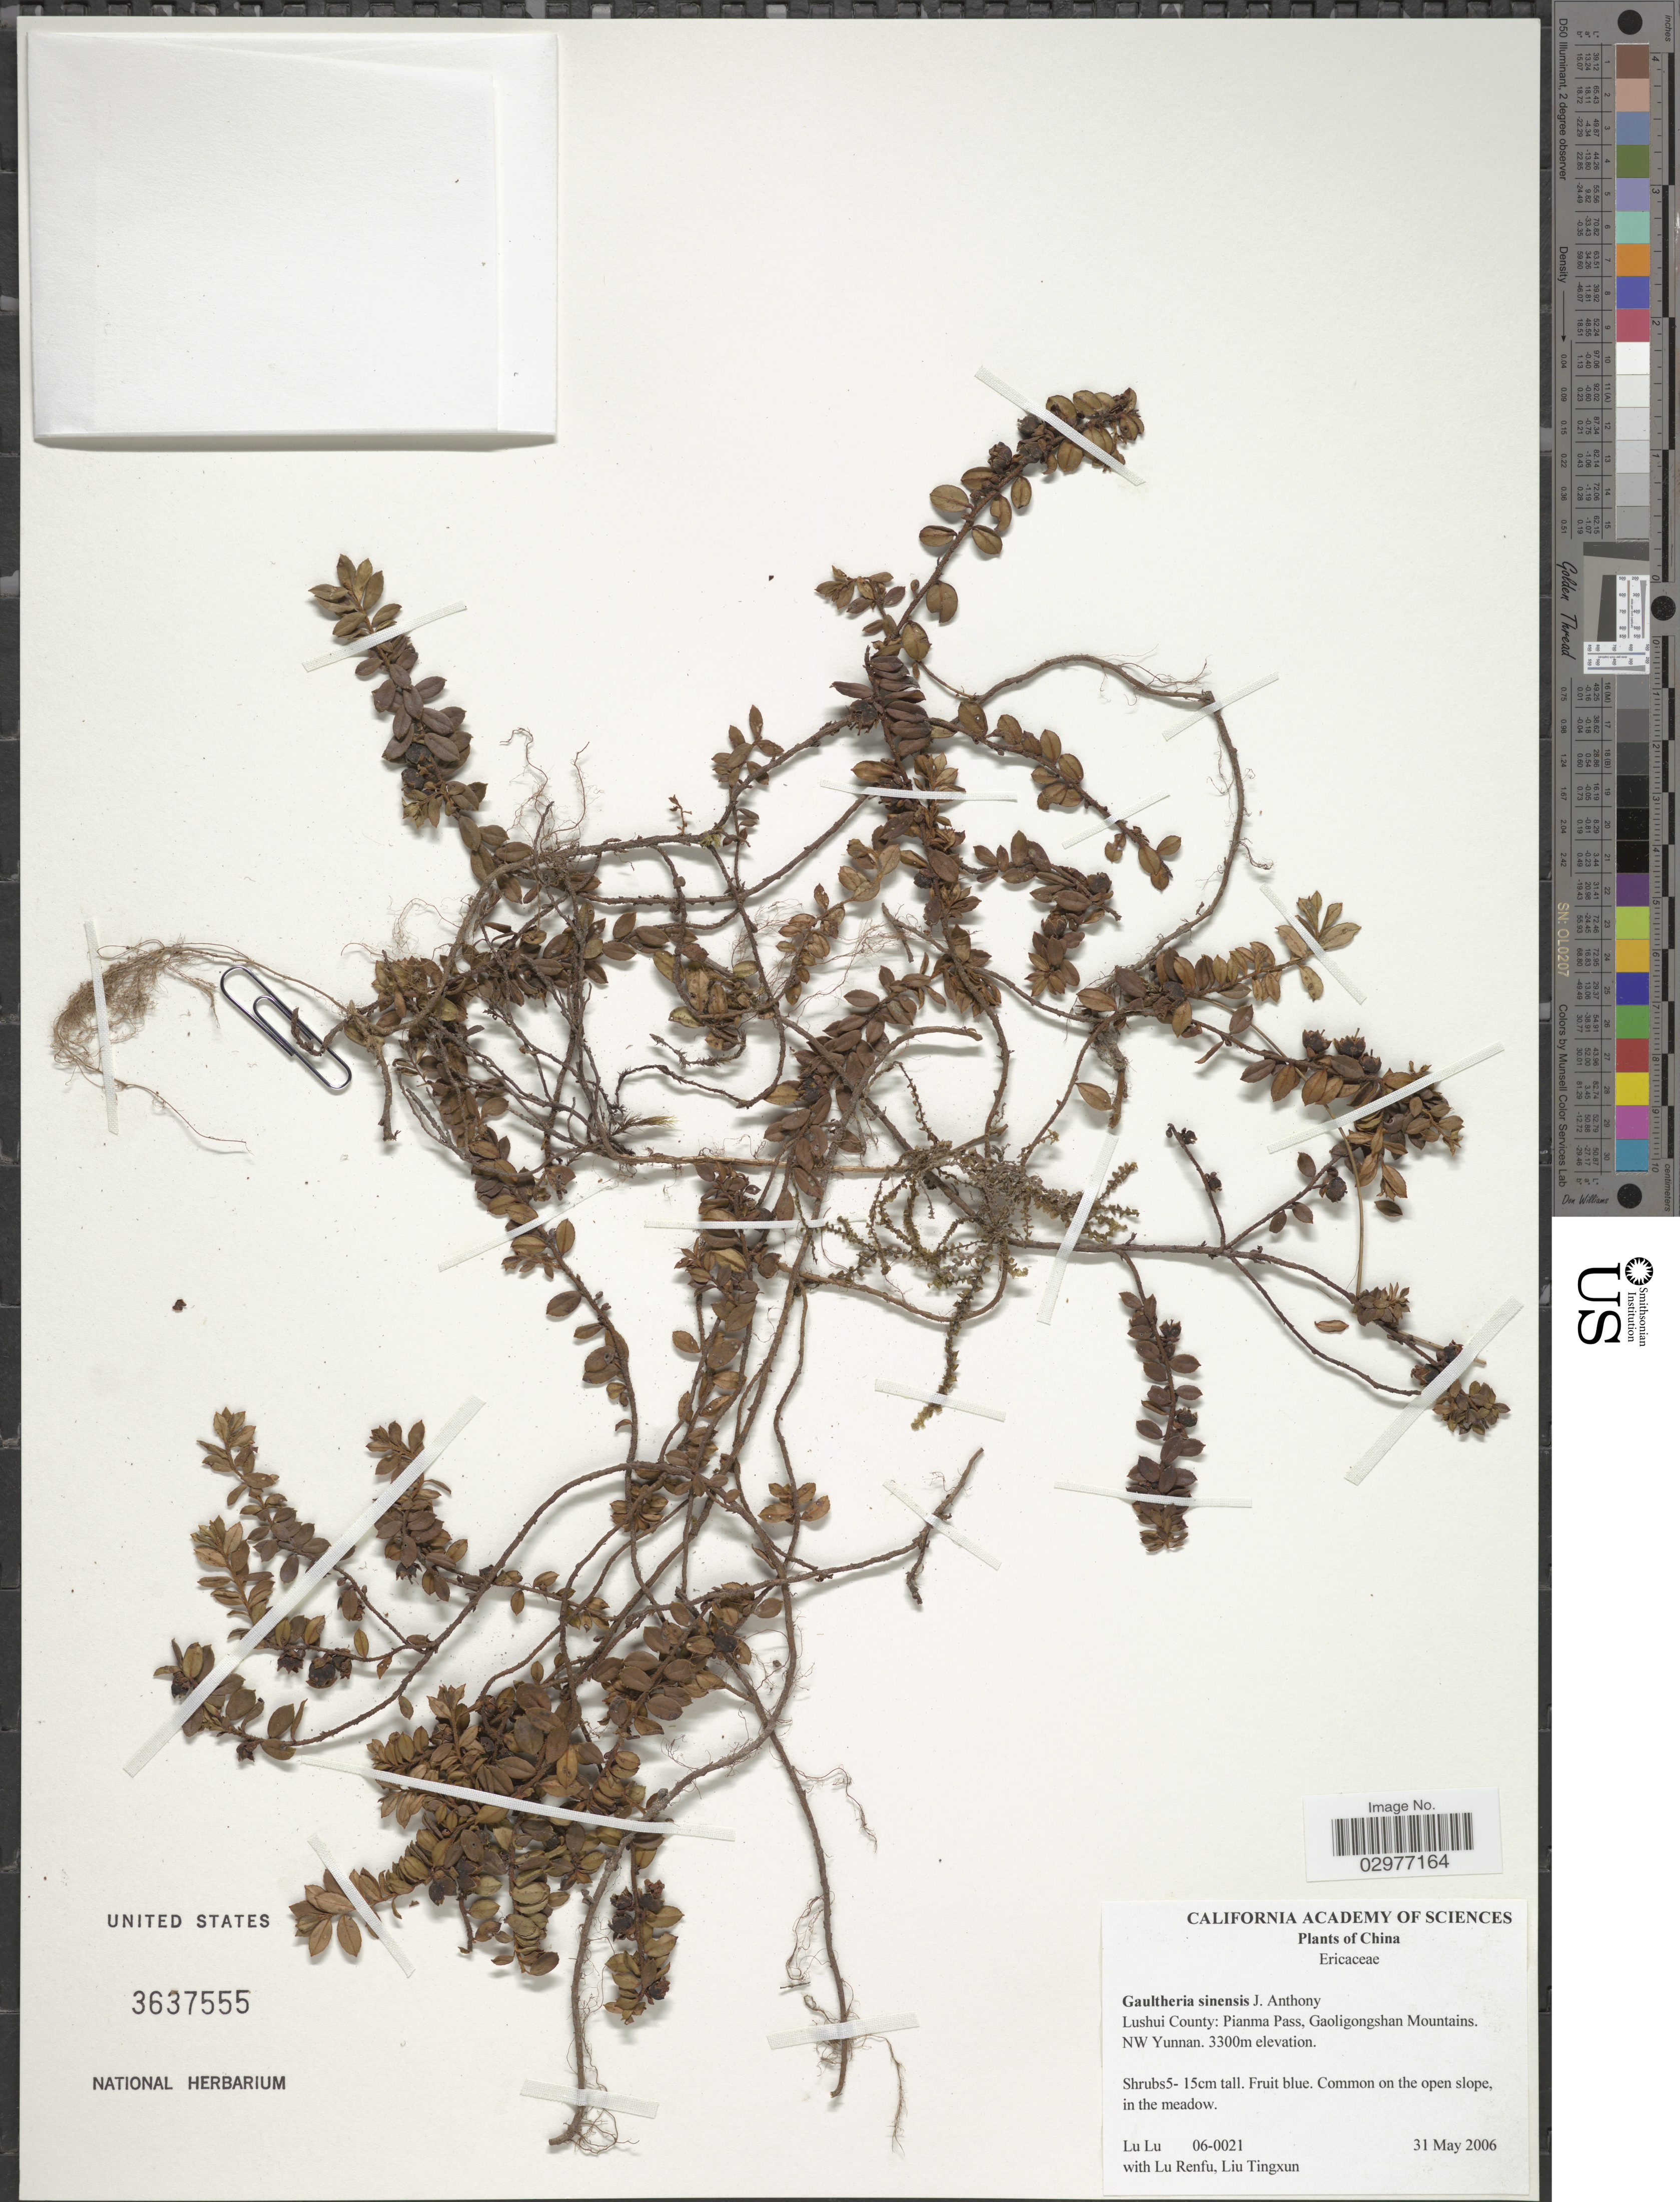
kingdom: Plantae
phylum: Tracheophyta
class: Magnoliopsida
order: Ericales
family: Ericaceae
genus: Gaultheria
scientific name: Gaultheria sinensis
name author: J. Anthony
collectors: L. Lu, L. Renfu & L. Tingxun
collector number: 06-0021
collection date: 2006-03-31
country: China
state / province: Yunnan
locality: Lushui County: Pianma Pass, Gaoligongshan Mountains. NW Yunnan.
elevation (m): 3300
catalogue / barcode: US 3637555